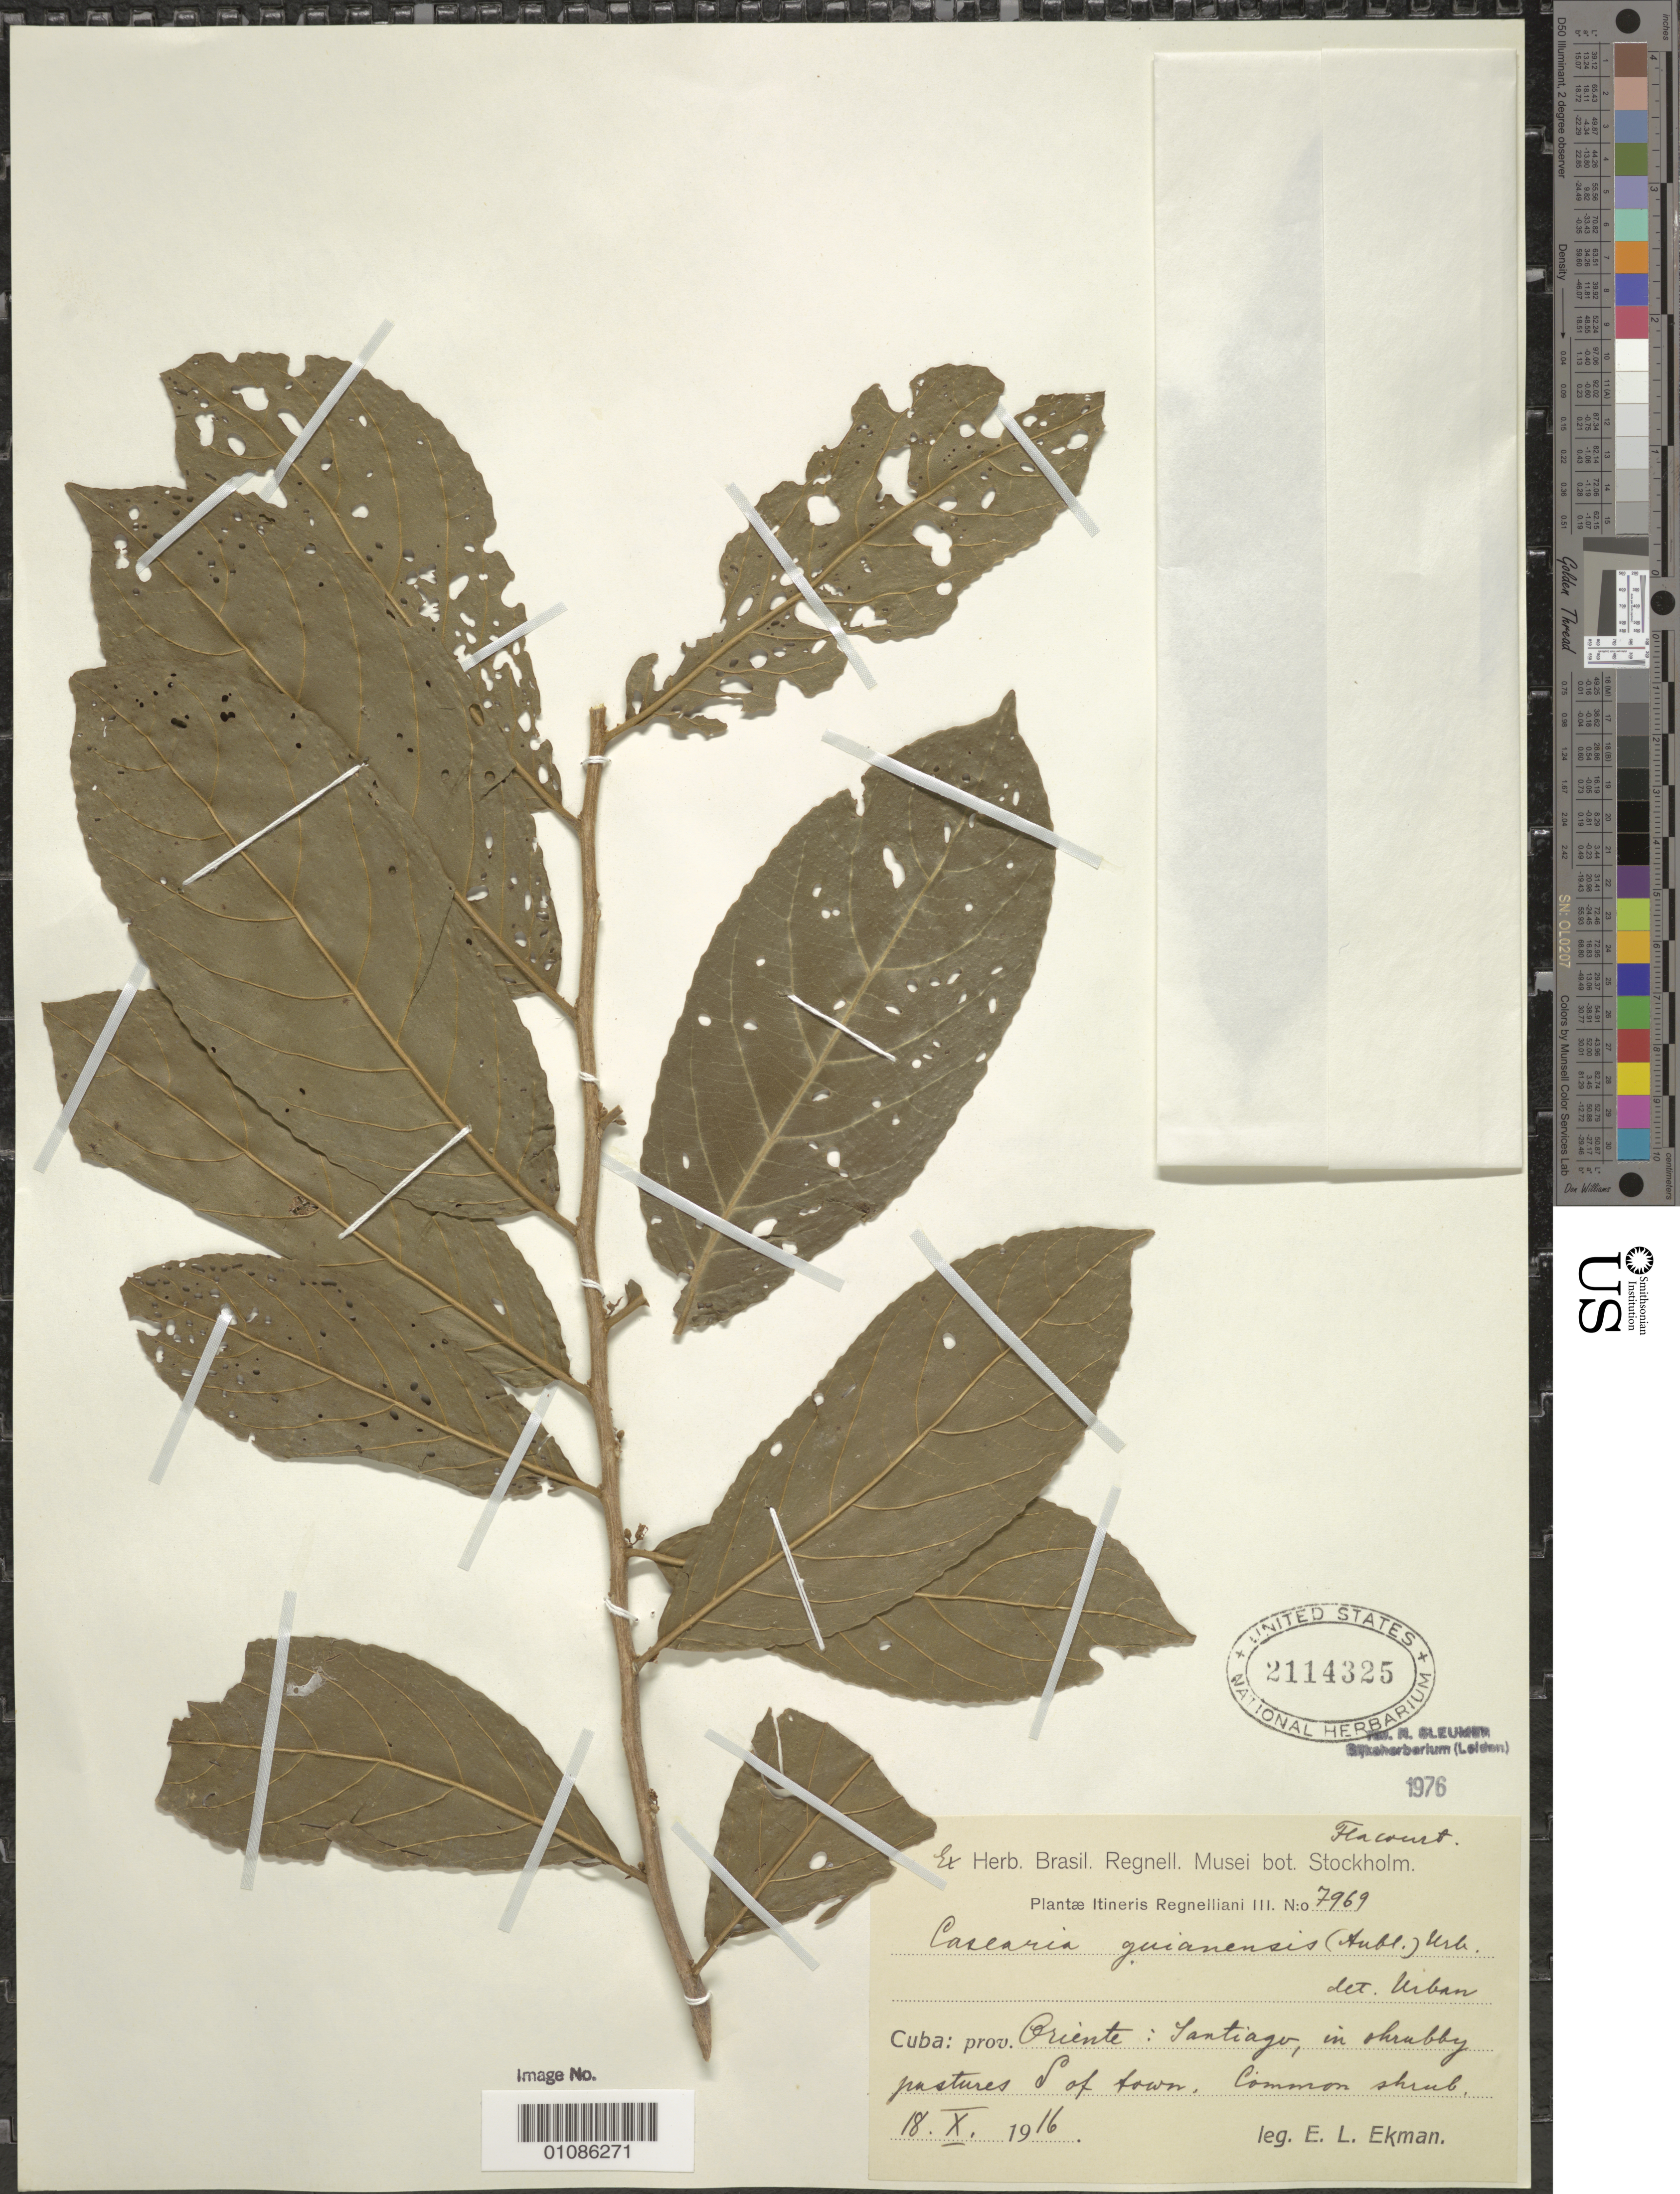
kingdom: Plantae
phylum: Tracheophyta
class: Magnoliopsida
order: Malpighiales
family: Salicaceae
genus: Casearia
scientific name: Casearia guianensis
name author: (Aubl.) Urb.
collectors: E. L. Ekman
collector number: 7969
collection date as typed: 18 Jun 1916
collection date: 1916-06-18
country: Cuba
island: Cuba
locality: Oriente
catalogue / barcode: US 2114325